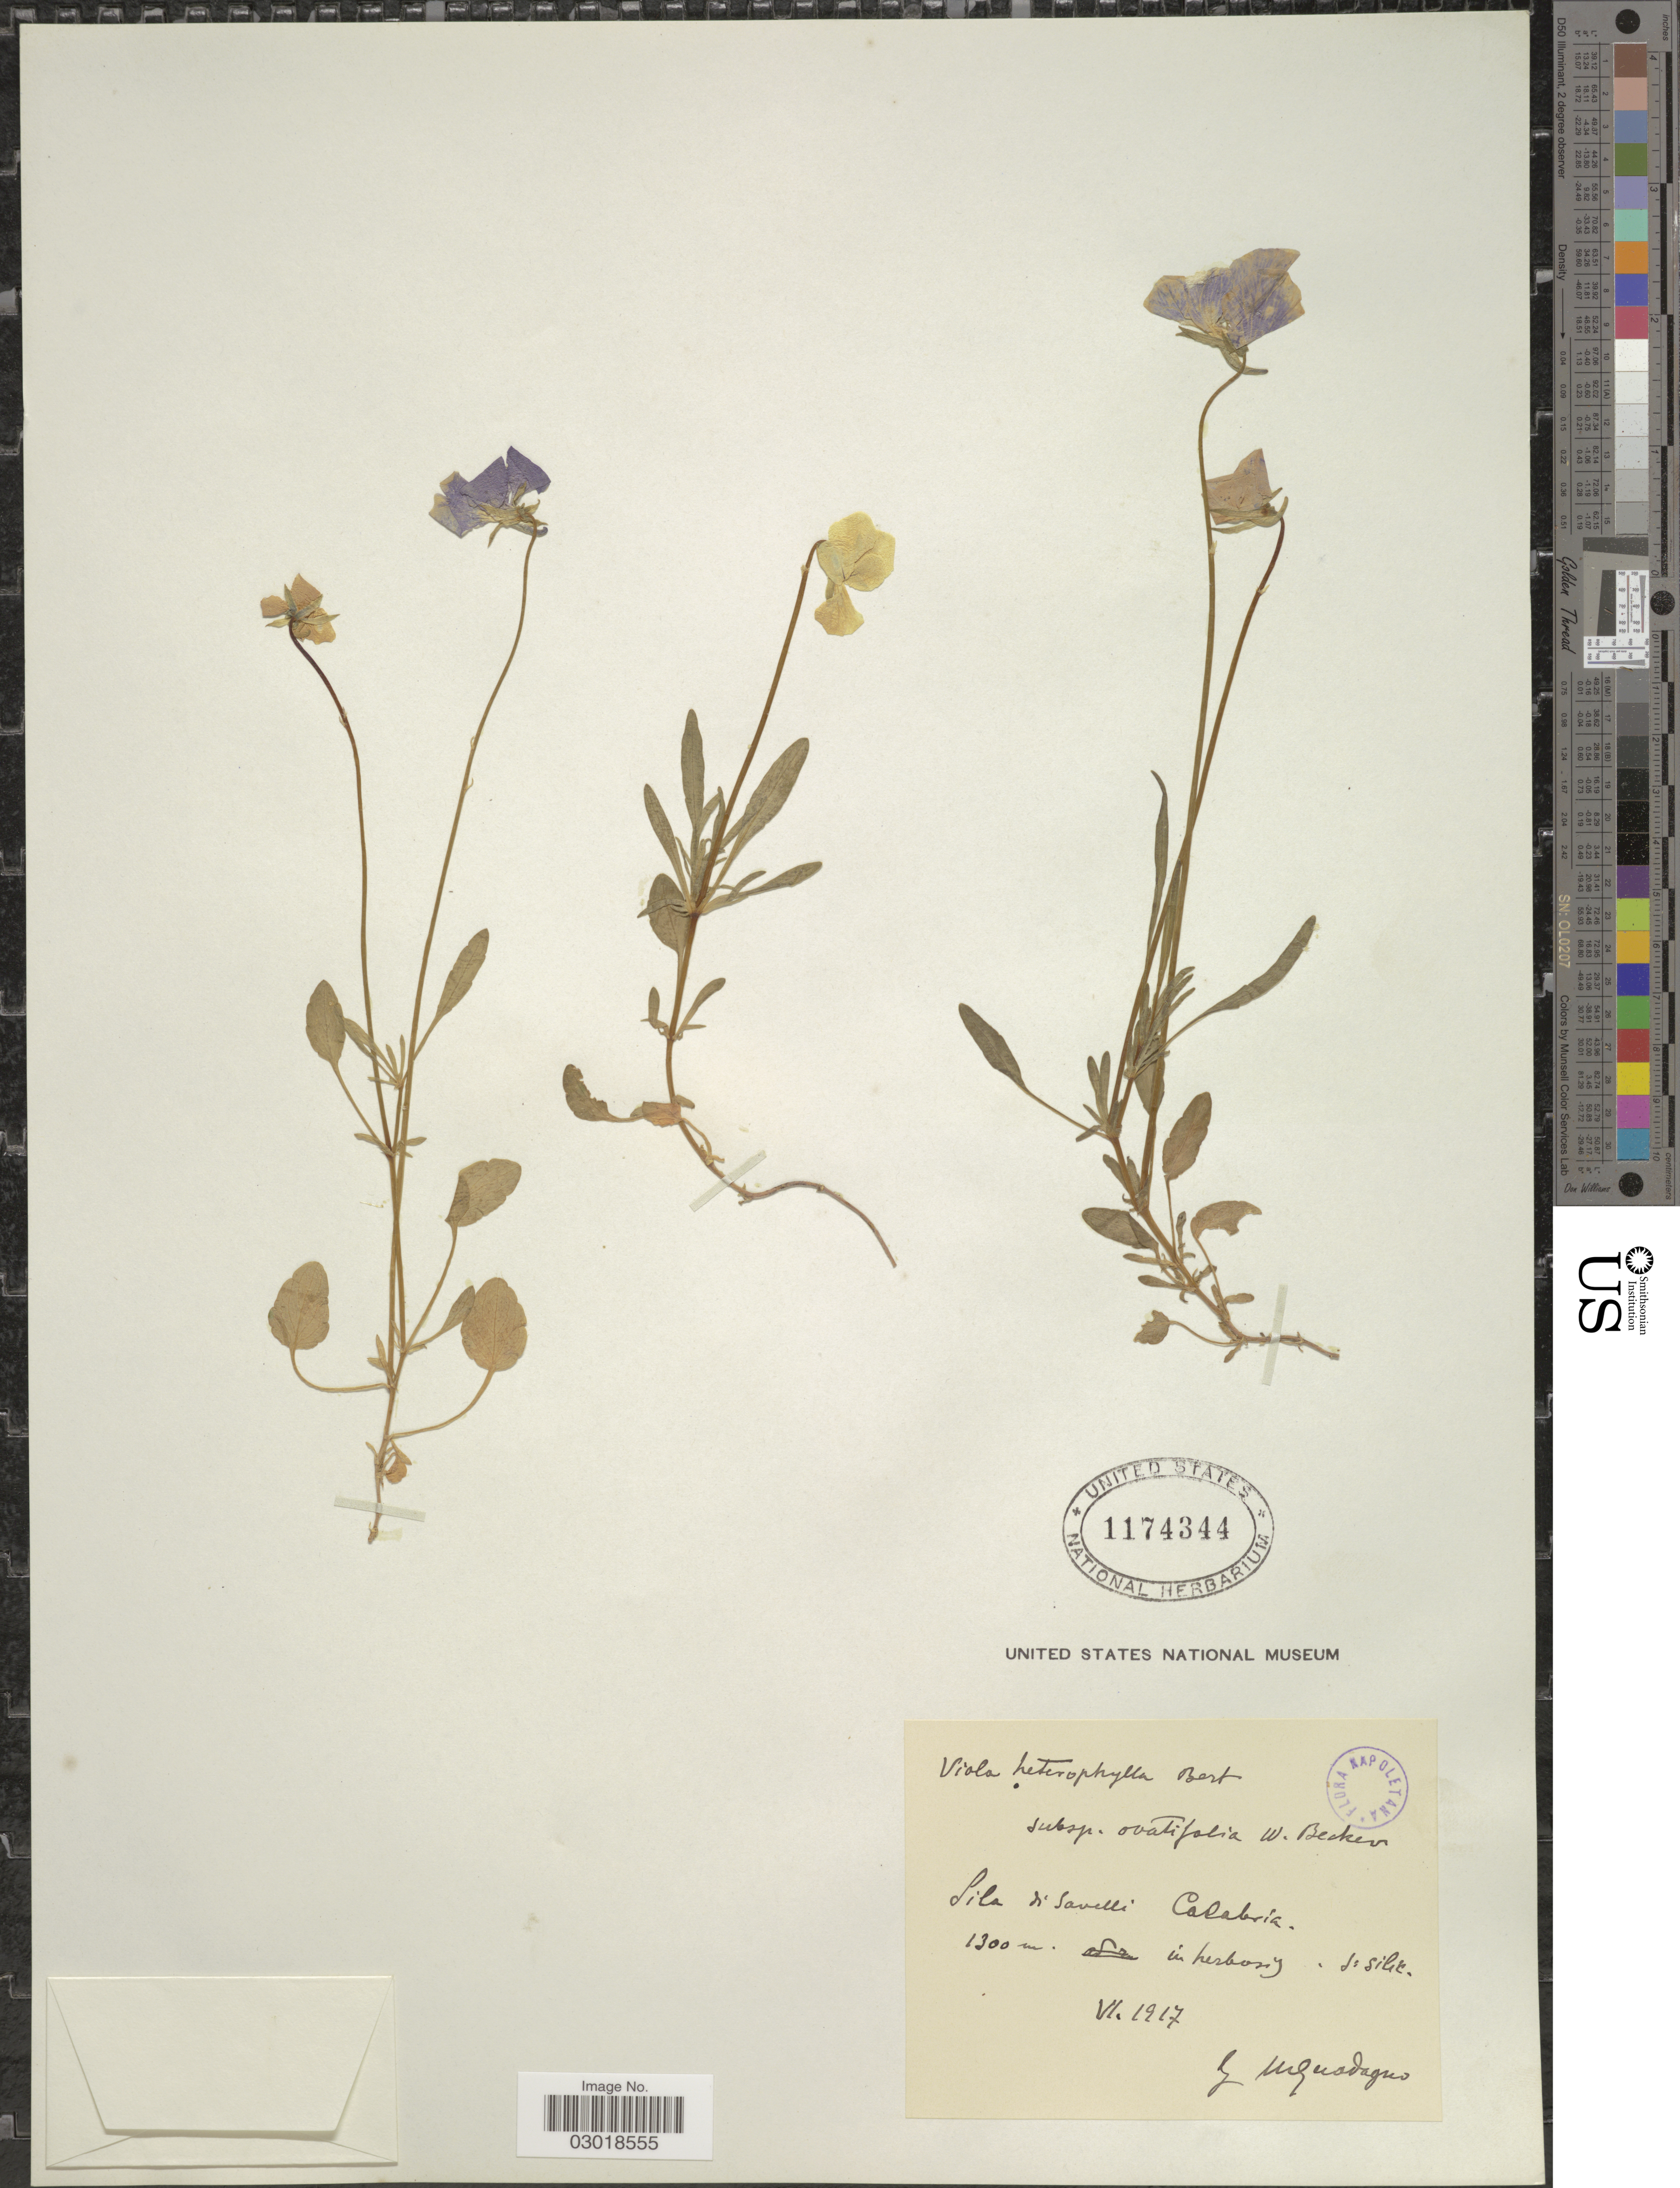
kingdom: Plantae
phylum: Tracheophyta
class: Magnoliopsida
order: Malpighiales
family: Violaceae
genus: Viola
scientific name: Viola heterophylla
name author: Muhl.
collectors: M. Guadagno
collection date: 1917-06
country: Italy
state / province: Calabria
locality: Sila di savelli Calabria.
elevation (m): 1300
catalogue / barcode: US 1174344